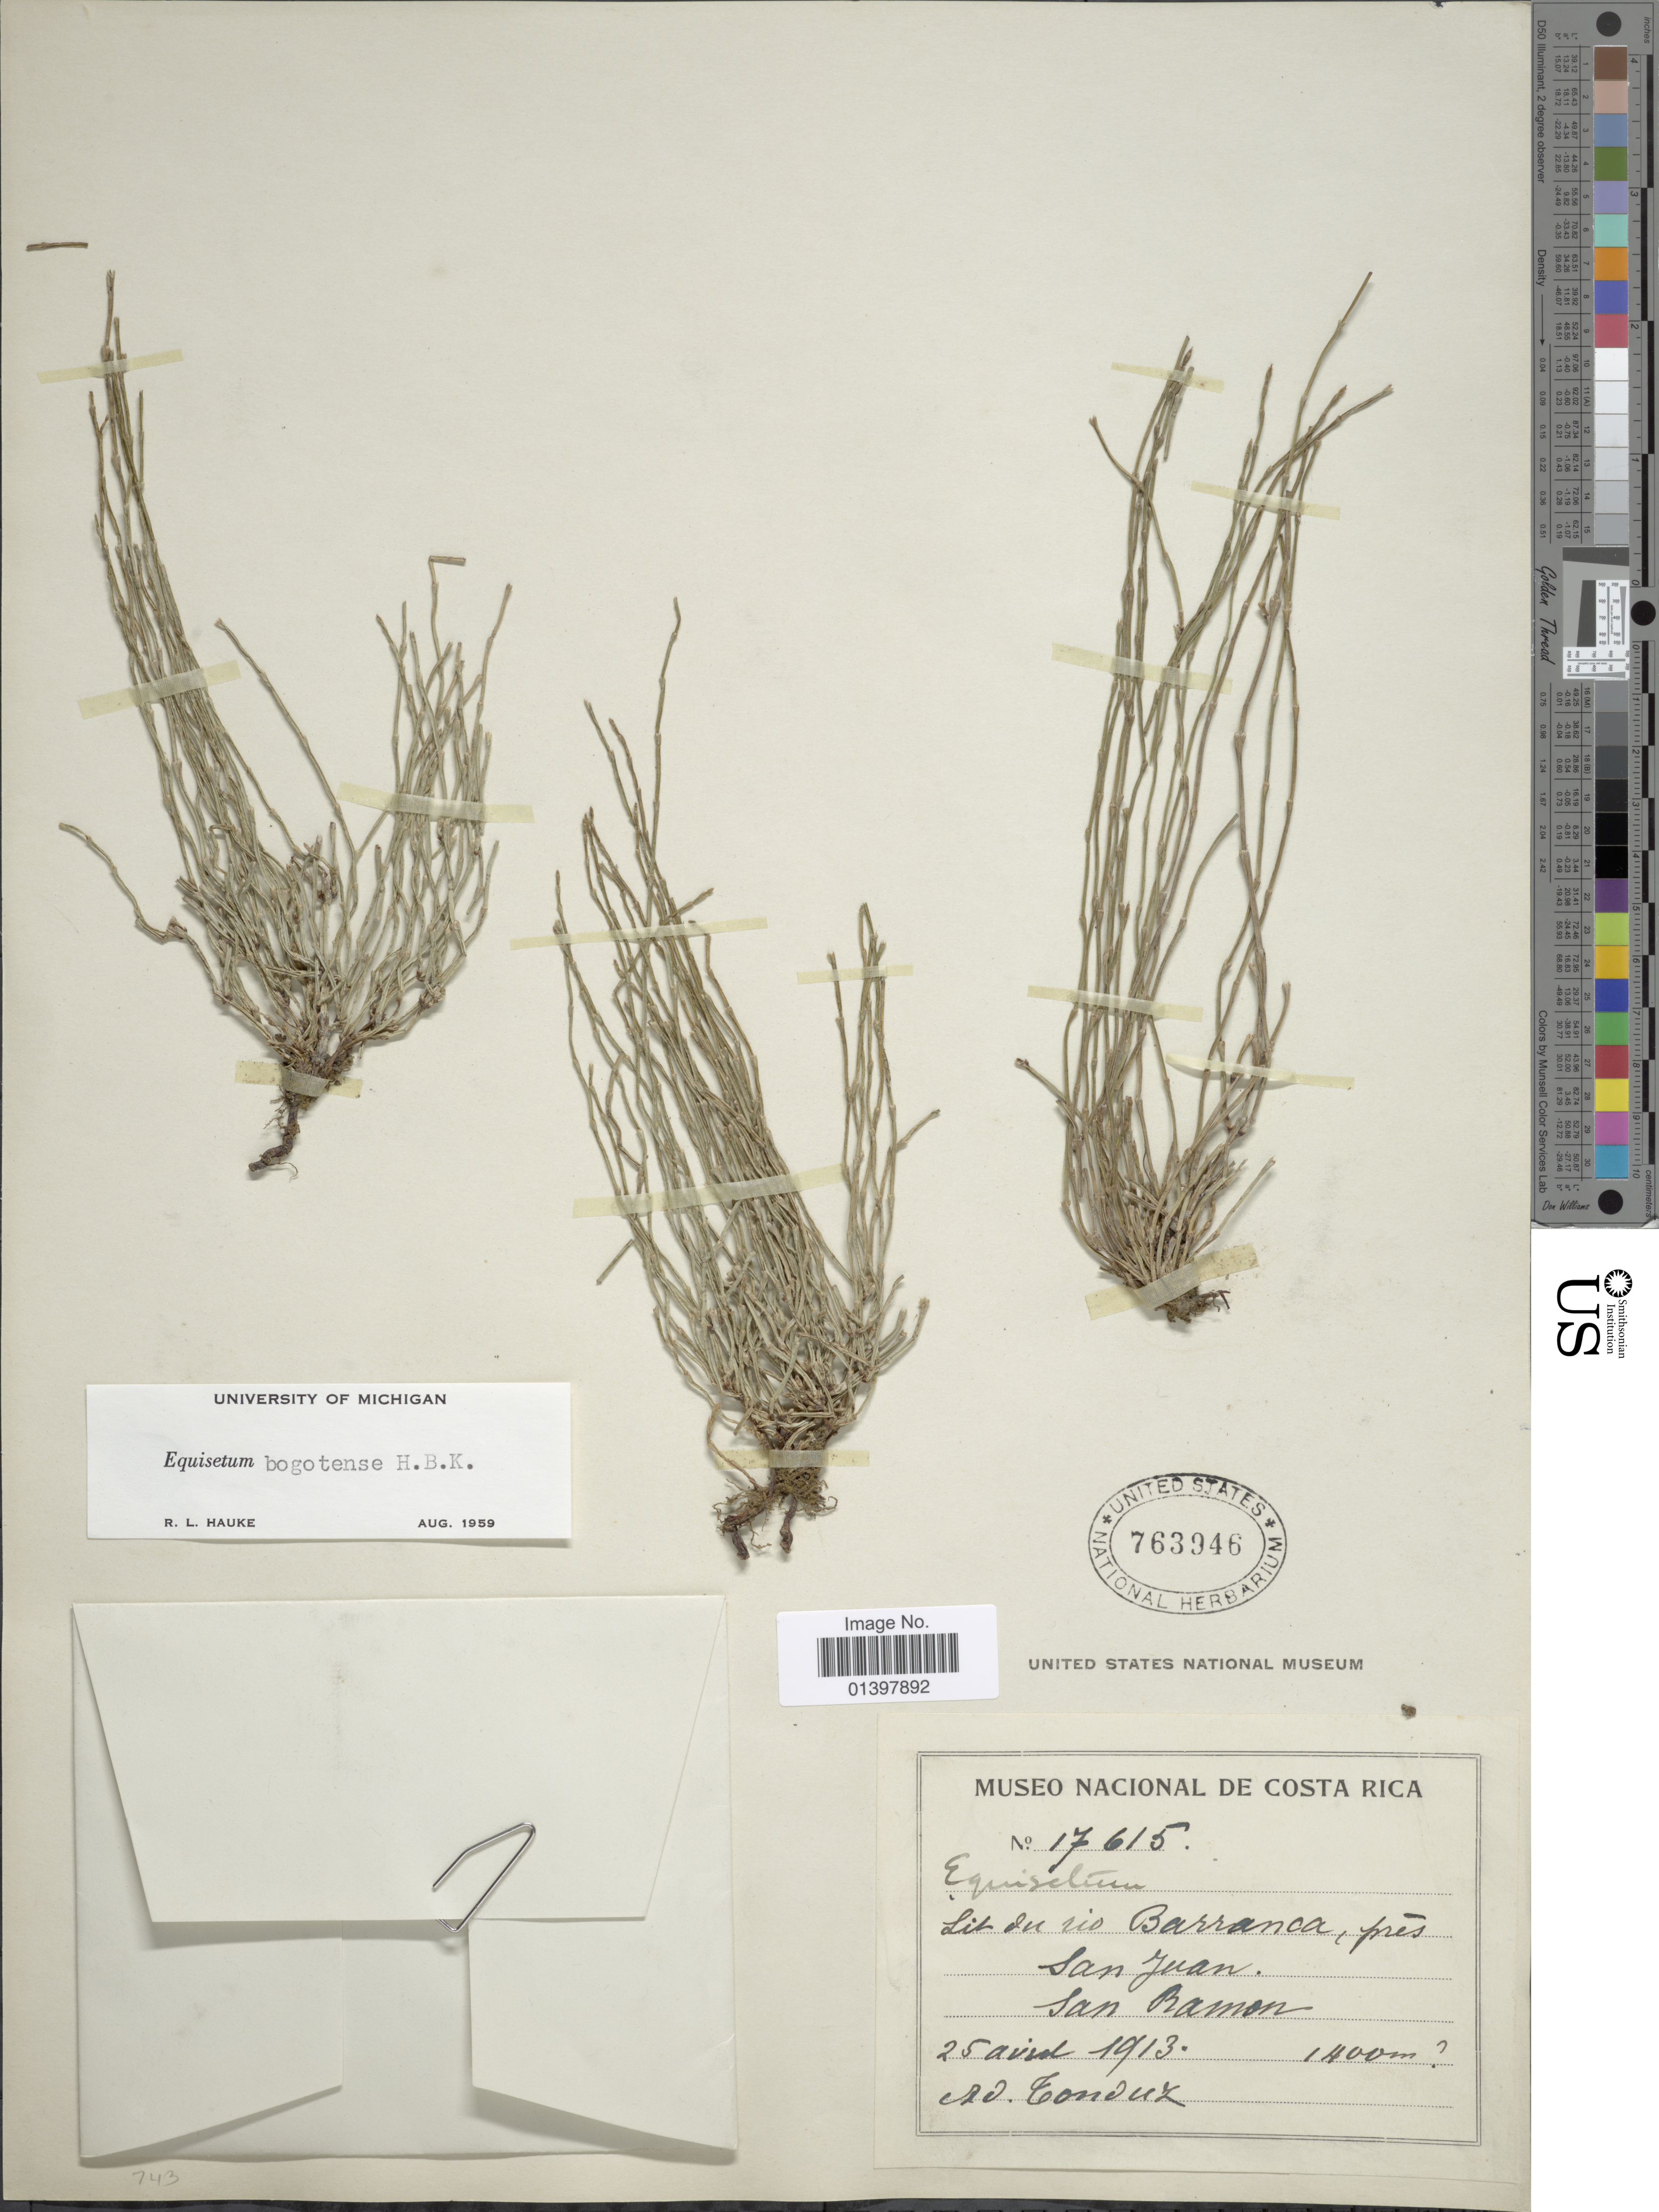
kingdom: Plantae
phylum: Tracheophyta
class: Polypodiopsida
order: Equisetales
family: Equisetaceae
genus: Equisetum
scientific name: Equisetum bogotense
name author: Kunth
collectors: A. Tonduz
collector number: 17615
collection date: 1913-04-25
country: Costa Rica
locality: Lit du rio Barranca, prés San Juan, San Ramon.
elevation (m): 1400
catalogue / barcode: US 763946